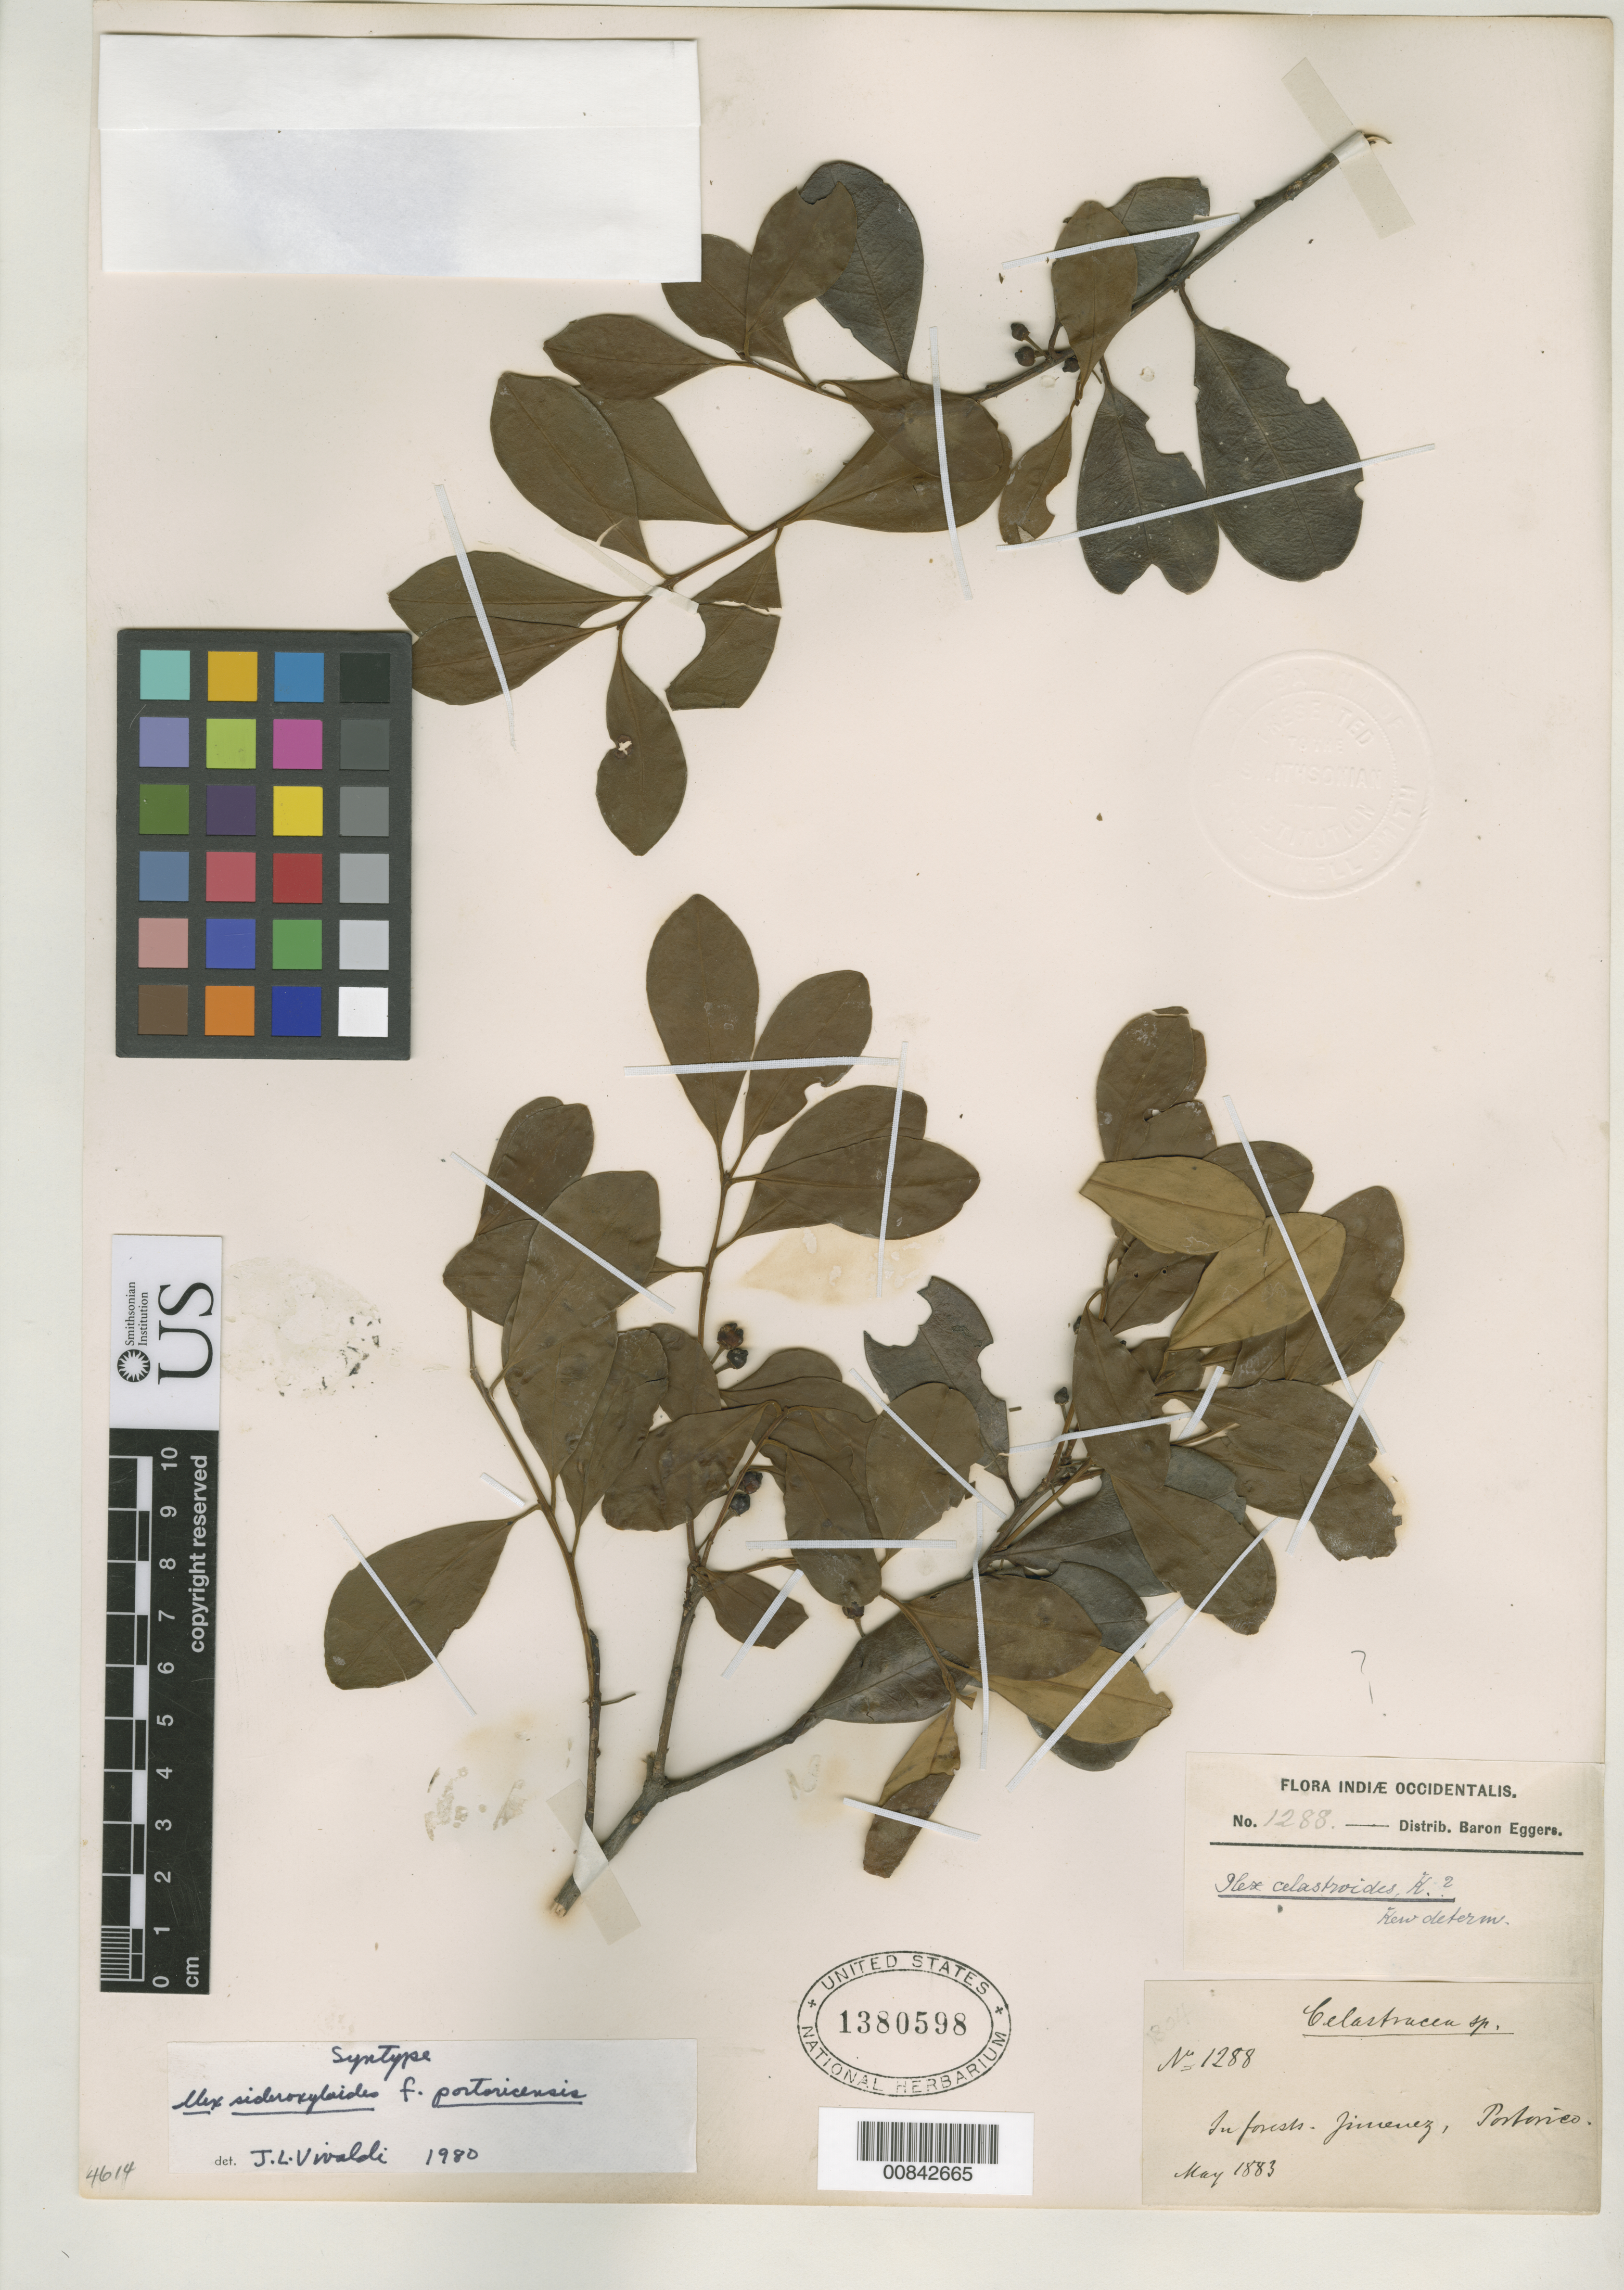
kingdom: Plantae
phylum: Tracheophyta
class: Magnoliopsida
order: Aquifoliales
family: Aquifoliaceae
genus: Ilex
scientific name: Ilex sideroxyloides var. portoricensis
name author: Loes.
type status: Syntype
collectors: H. F. A. von Eggers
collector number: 1288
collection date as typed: May 1883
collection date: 1883-05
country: Puerto Rico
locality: In forests, Jimenez, Portorico.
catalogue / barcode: US 1380598